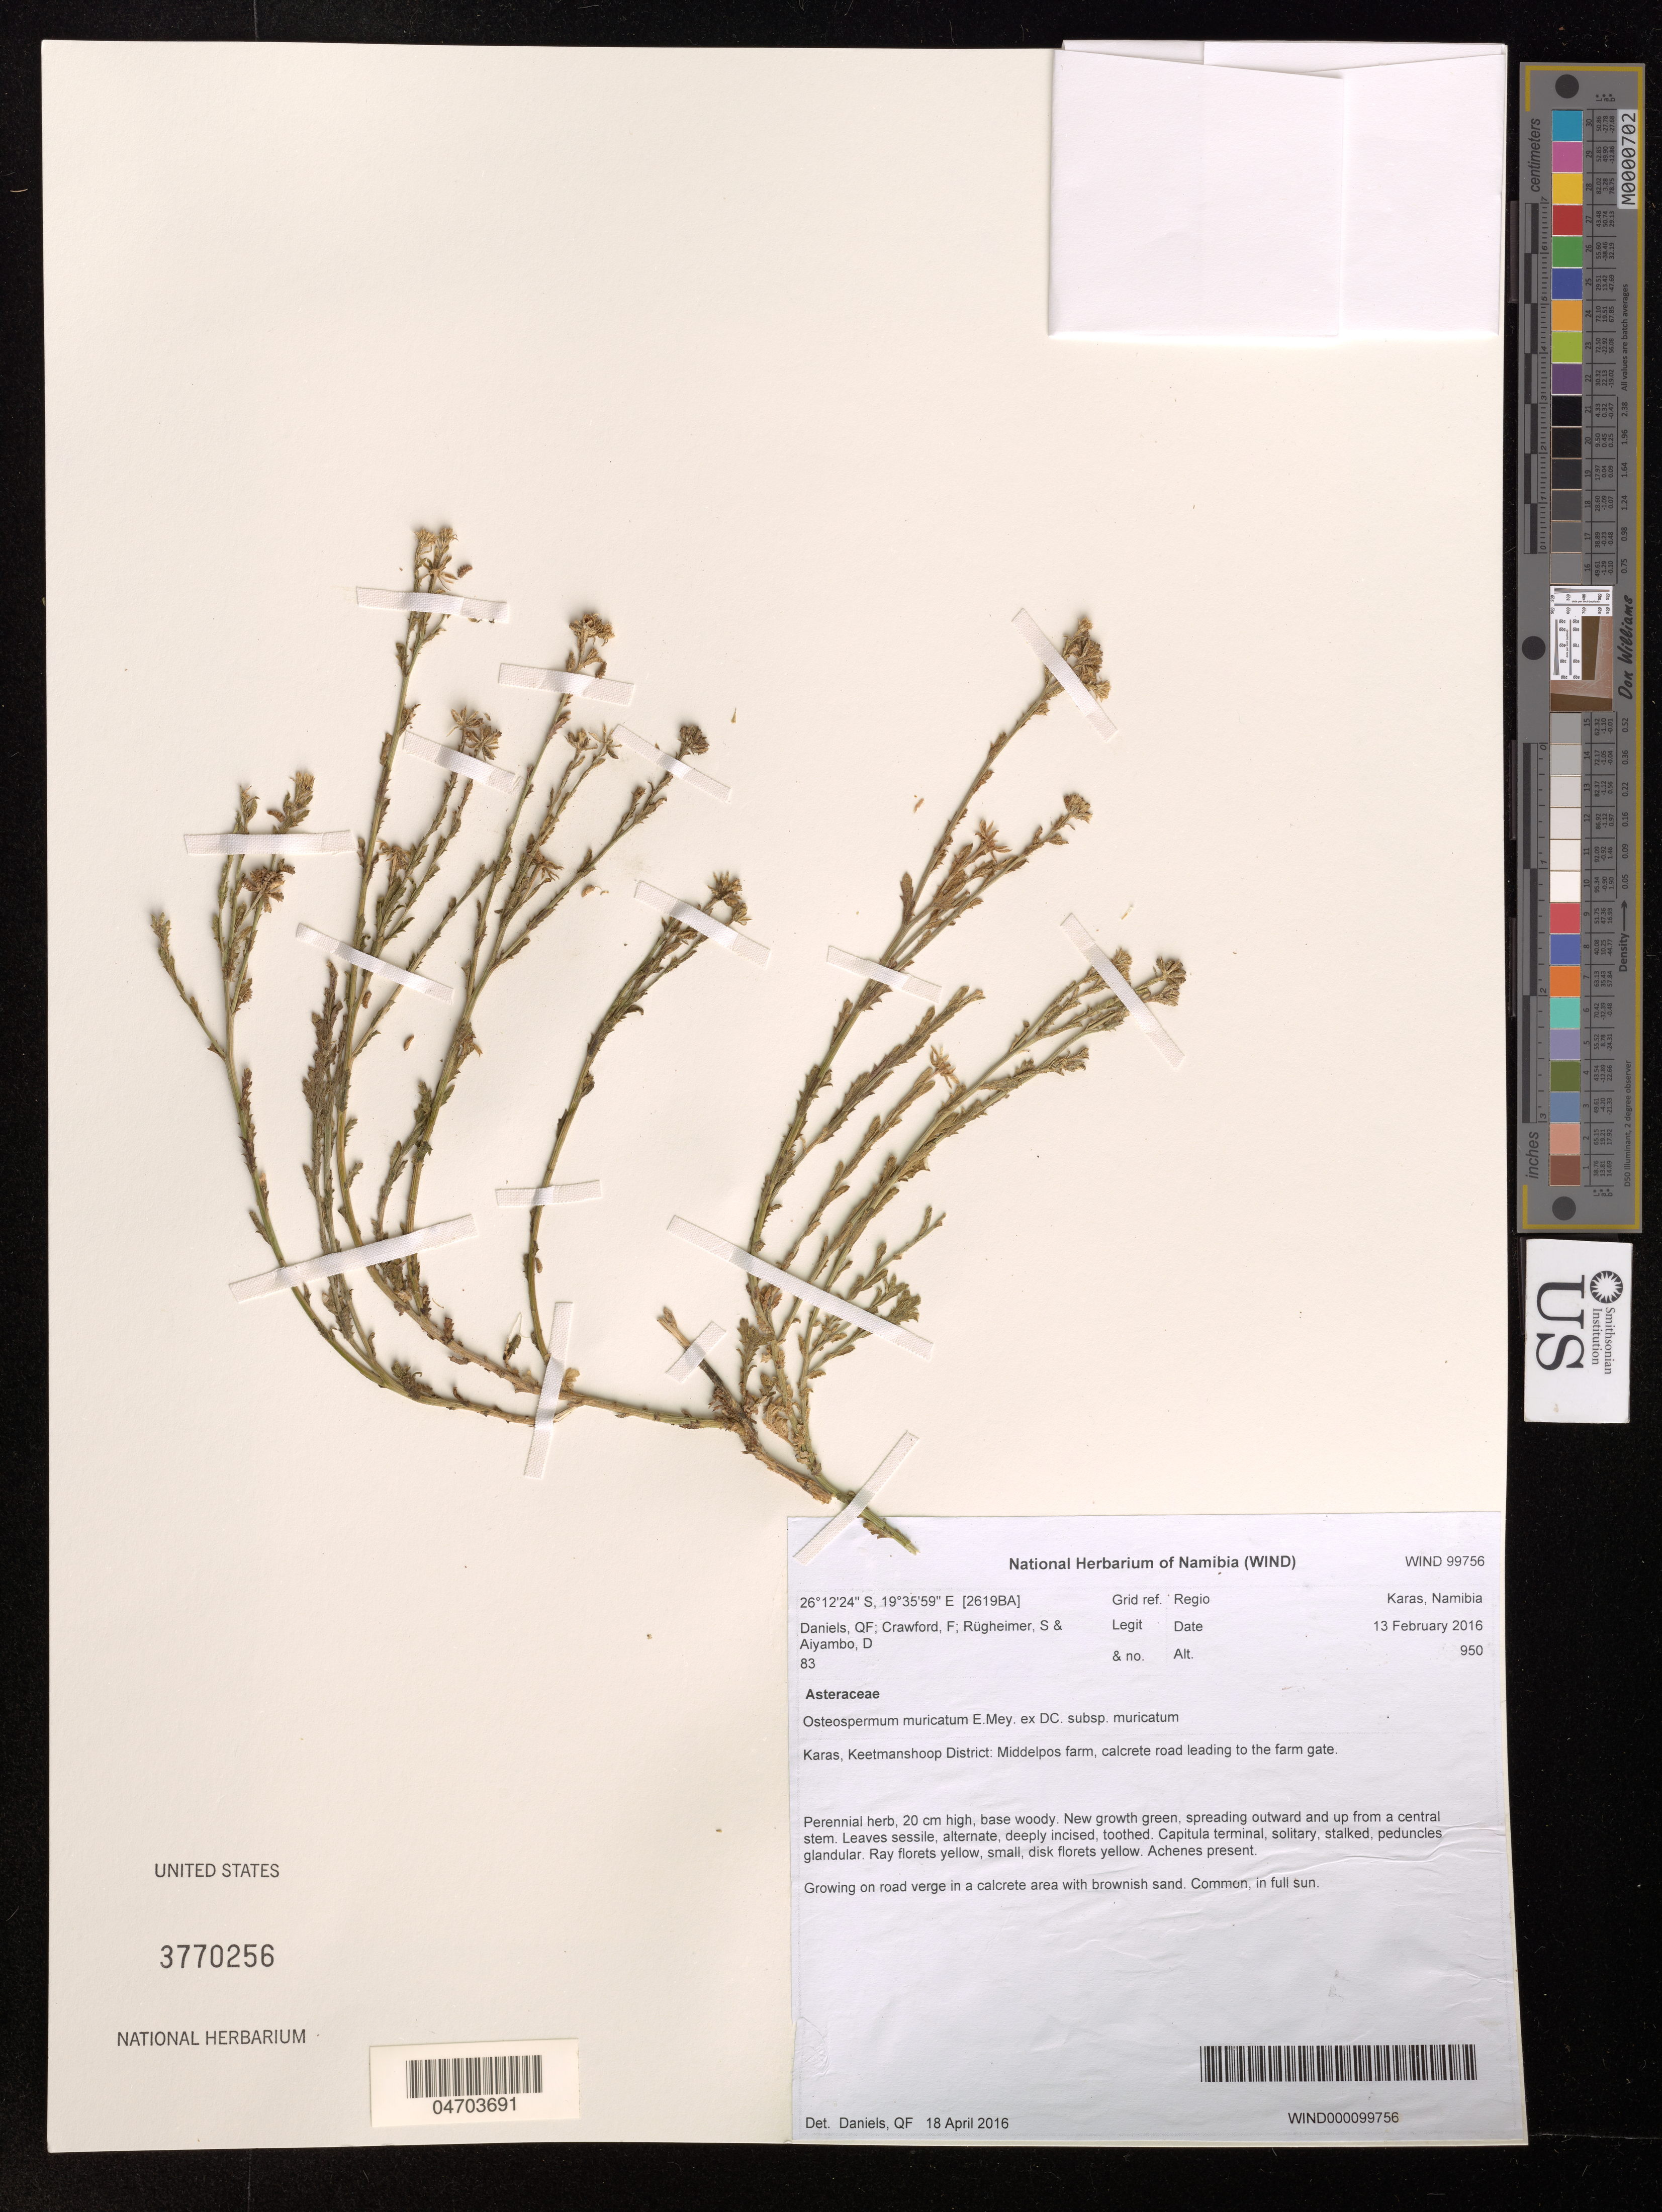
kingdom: Plantae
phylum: Tracheophyta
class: Magnoliopsida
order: Asterales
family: Asteraceae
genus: Osteospermum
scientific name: Osteospermum muricatum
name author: E. Mey. ex DC.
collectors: Q. Daniels, F. Crawford, S. Rugheimer & D. Aiyambo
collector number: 83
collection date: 2016-02-13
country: Namibia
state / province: Karas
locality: Keetmanshoop District: Middelpos farm, calcrete road leading to the farm gate.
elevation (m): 950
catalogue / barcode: US 3770256